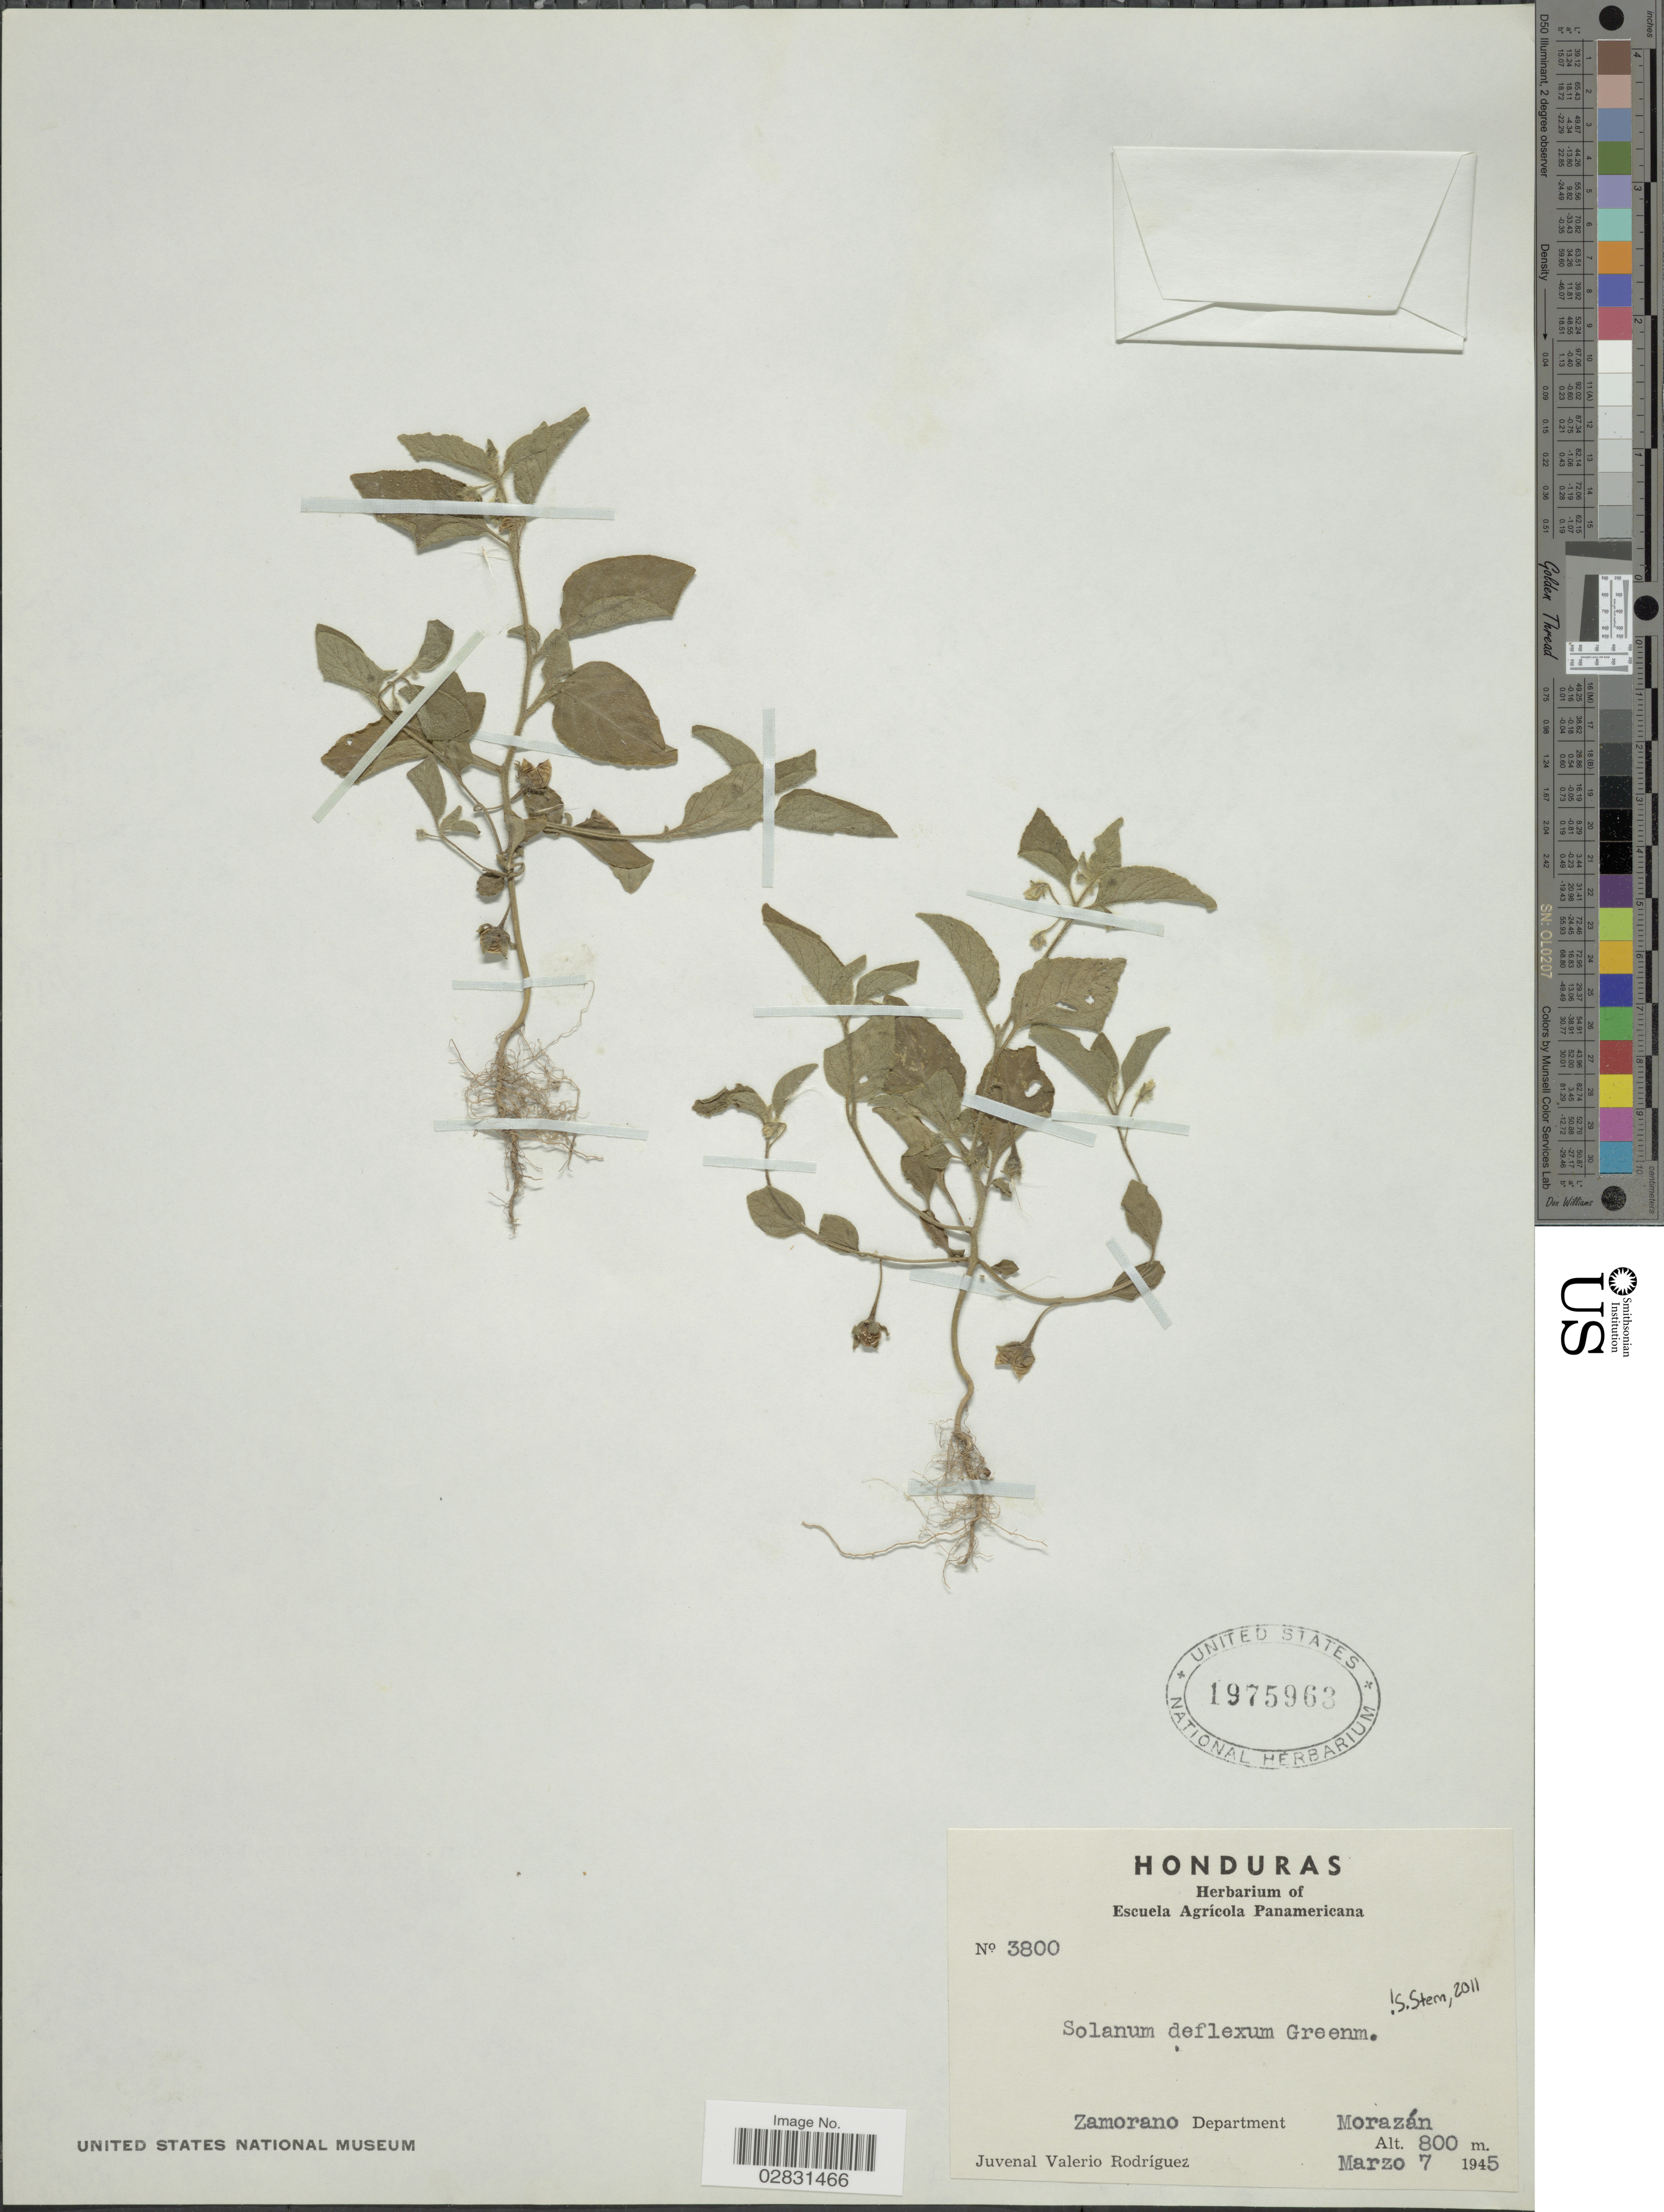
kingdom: Plantae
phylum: Tracheophyta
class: Magnoliopsida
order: Solanales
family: Solanaceae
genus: Solanum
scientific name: Solanum deflexum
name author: Greenm.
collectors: J. Valerio R.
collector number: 3800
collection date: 1945-03-07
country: Honduras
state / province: Fco. Morazán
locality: Zamorano, Department Morazán.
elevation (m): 800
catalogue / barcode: US 1975963